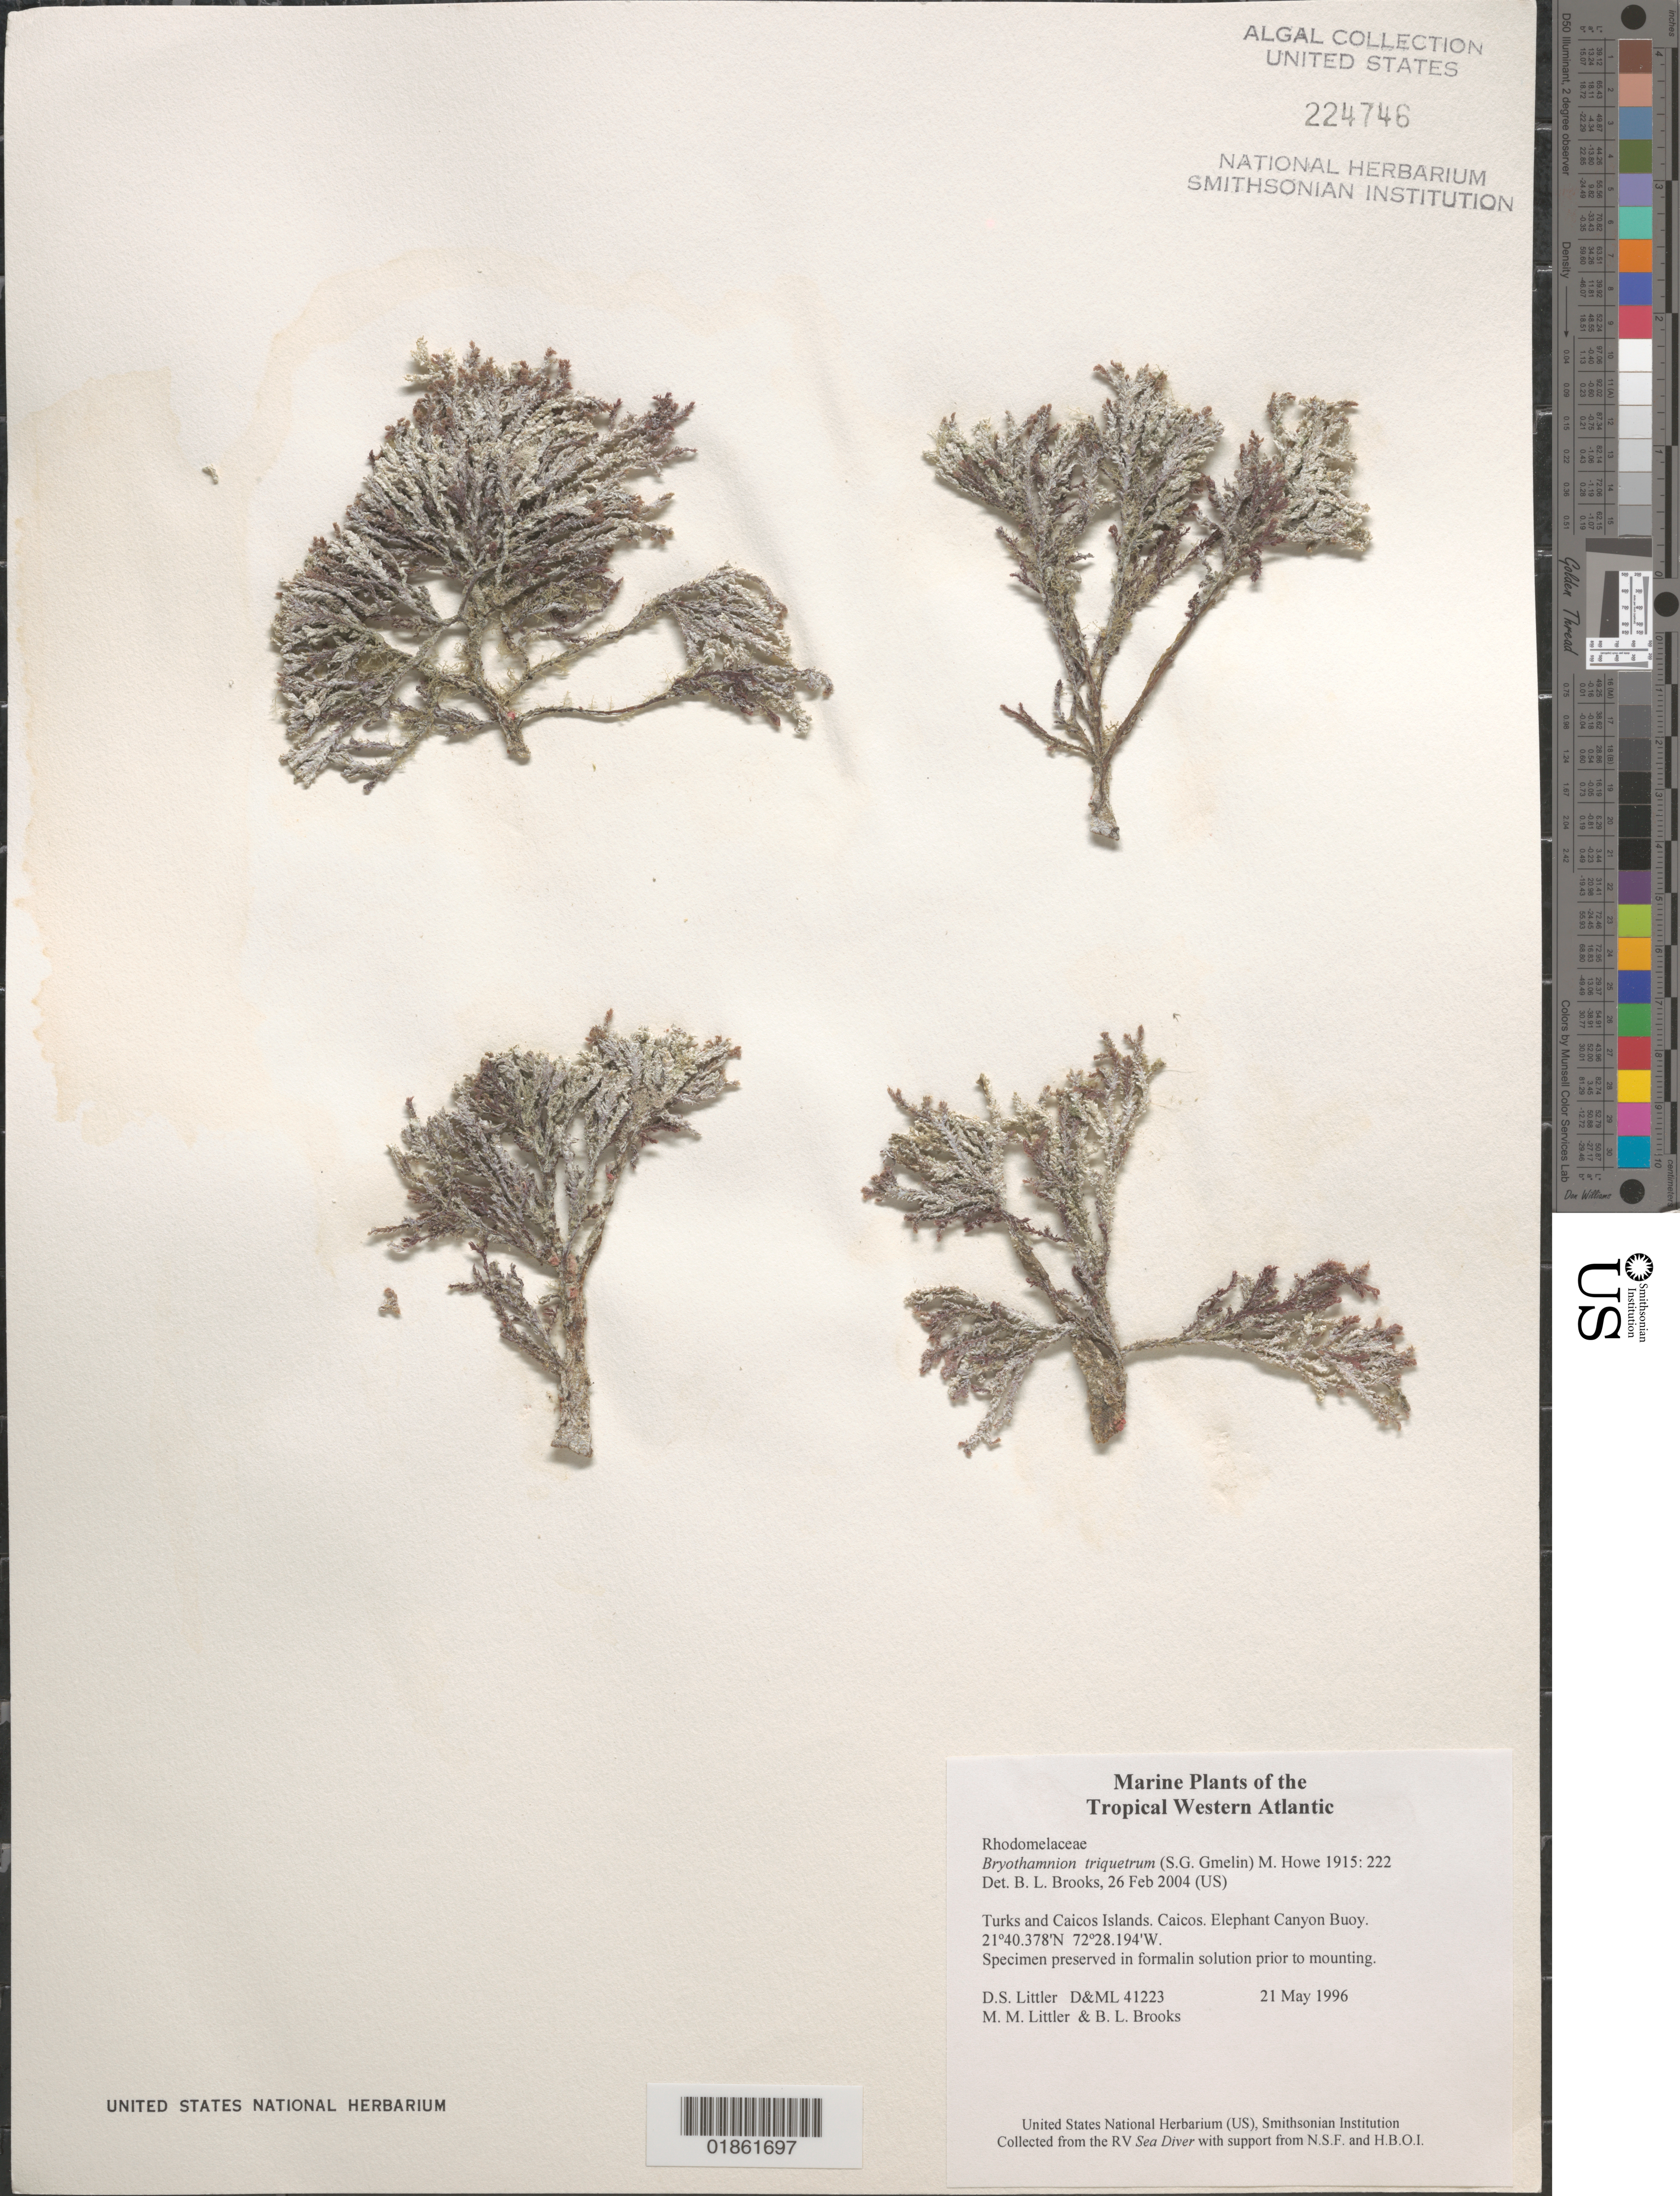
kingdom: Plantae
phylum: Rhodophyta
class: Florideophyceae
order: Ceramiales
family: Rhodomelaceae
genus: Alsidium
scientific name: Alsidium sp.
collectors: D. S. Littler & M. M. Littler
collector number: D&ML 41223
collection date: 1996-05-21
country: Turks and Caicos Islands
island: West Caicos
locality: West Caicos, W side, near Elephant Canyon buoy.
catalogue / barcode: US 224746